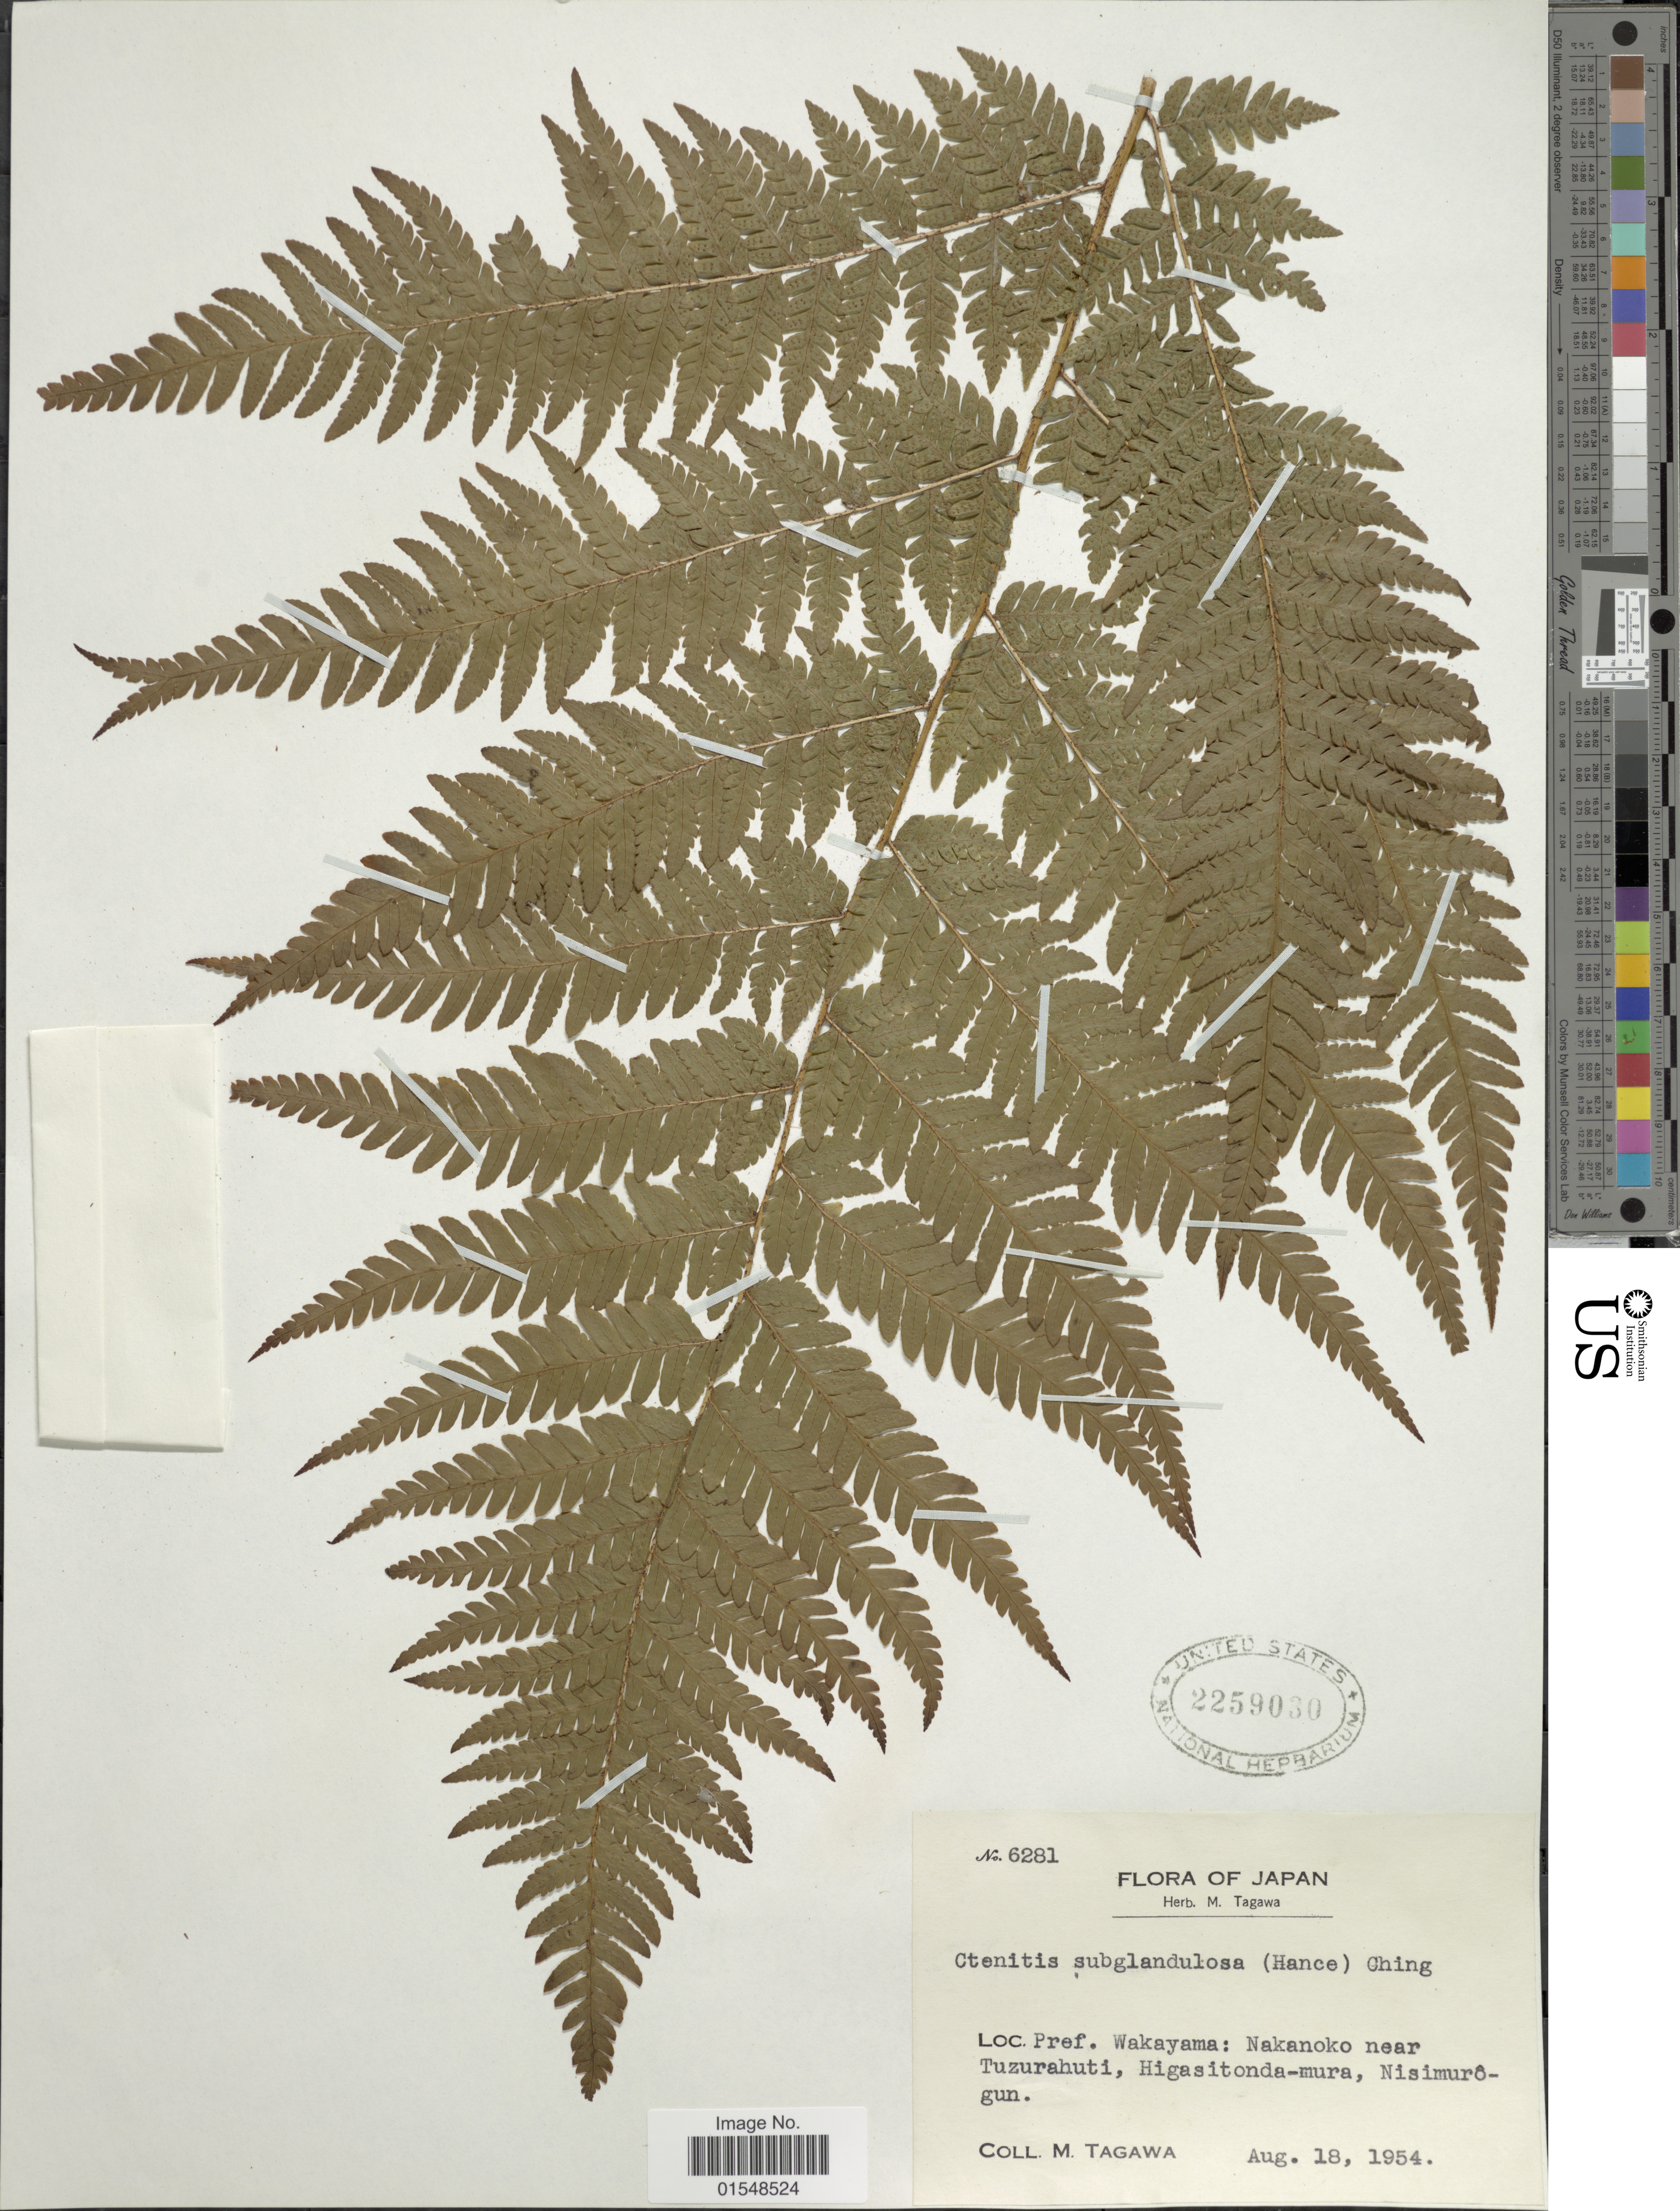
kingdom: Plantae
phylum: Tracheophyta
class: Polypodiopsida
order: Polypodiales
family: Dryopteridaceae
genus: Ctenitis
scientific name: Ctenitis subglandulosa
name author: (Hance) Ching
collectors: M. Tagawa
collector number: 6281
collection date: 1954-08-18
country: Japan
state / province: Wakayama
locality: Nakanoko near Tuzurahuti, Higasitonda- mura, Nisimurô- gun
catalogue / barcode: US 2259030